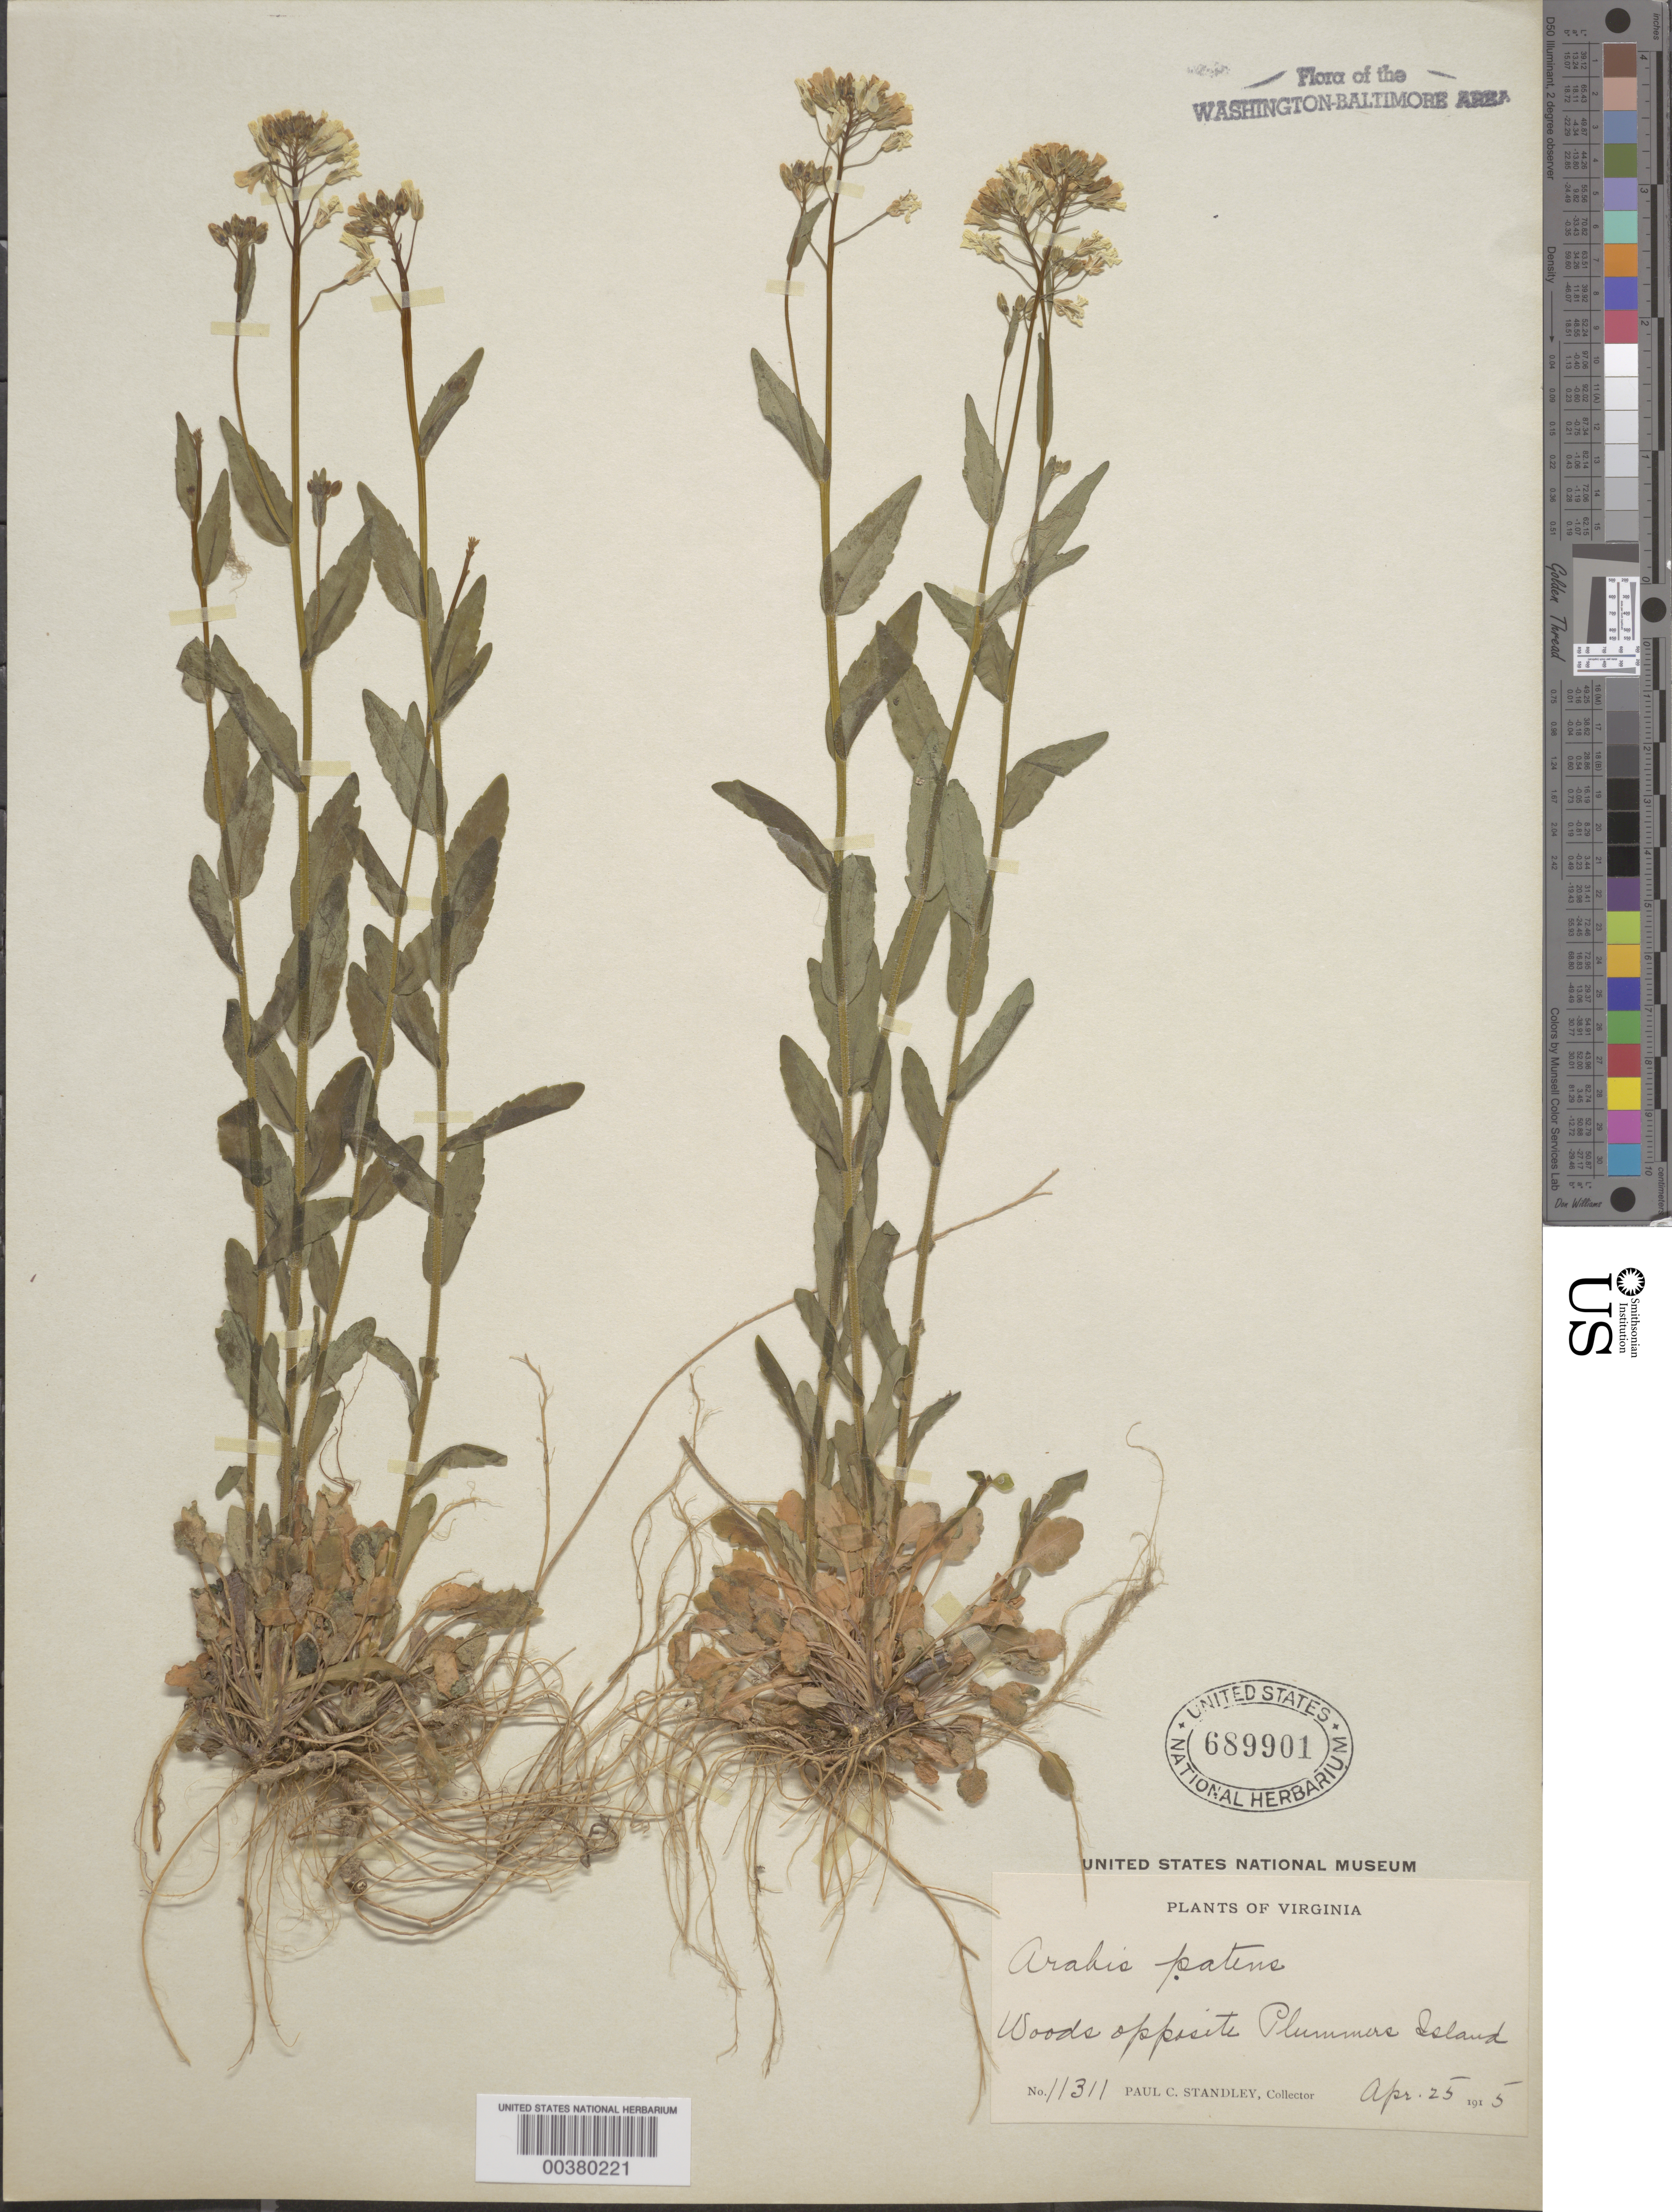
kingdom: Plantae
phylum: Tracheophyta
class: Magnoliopsida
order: Brassicales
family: Brassicaceae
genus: Arabis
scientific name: Arabis patens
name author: Sull.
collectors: P. C. Standley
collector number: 11311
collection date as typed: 25 Apr 1915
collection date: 1915-04-25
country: United States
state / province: Virginia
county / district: Fairfax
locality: opposite Plummers Island C. & O. Canal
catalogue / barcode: US 689901